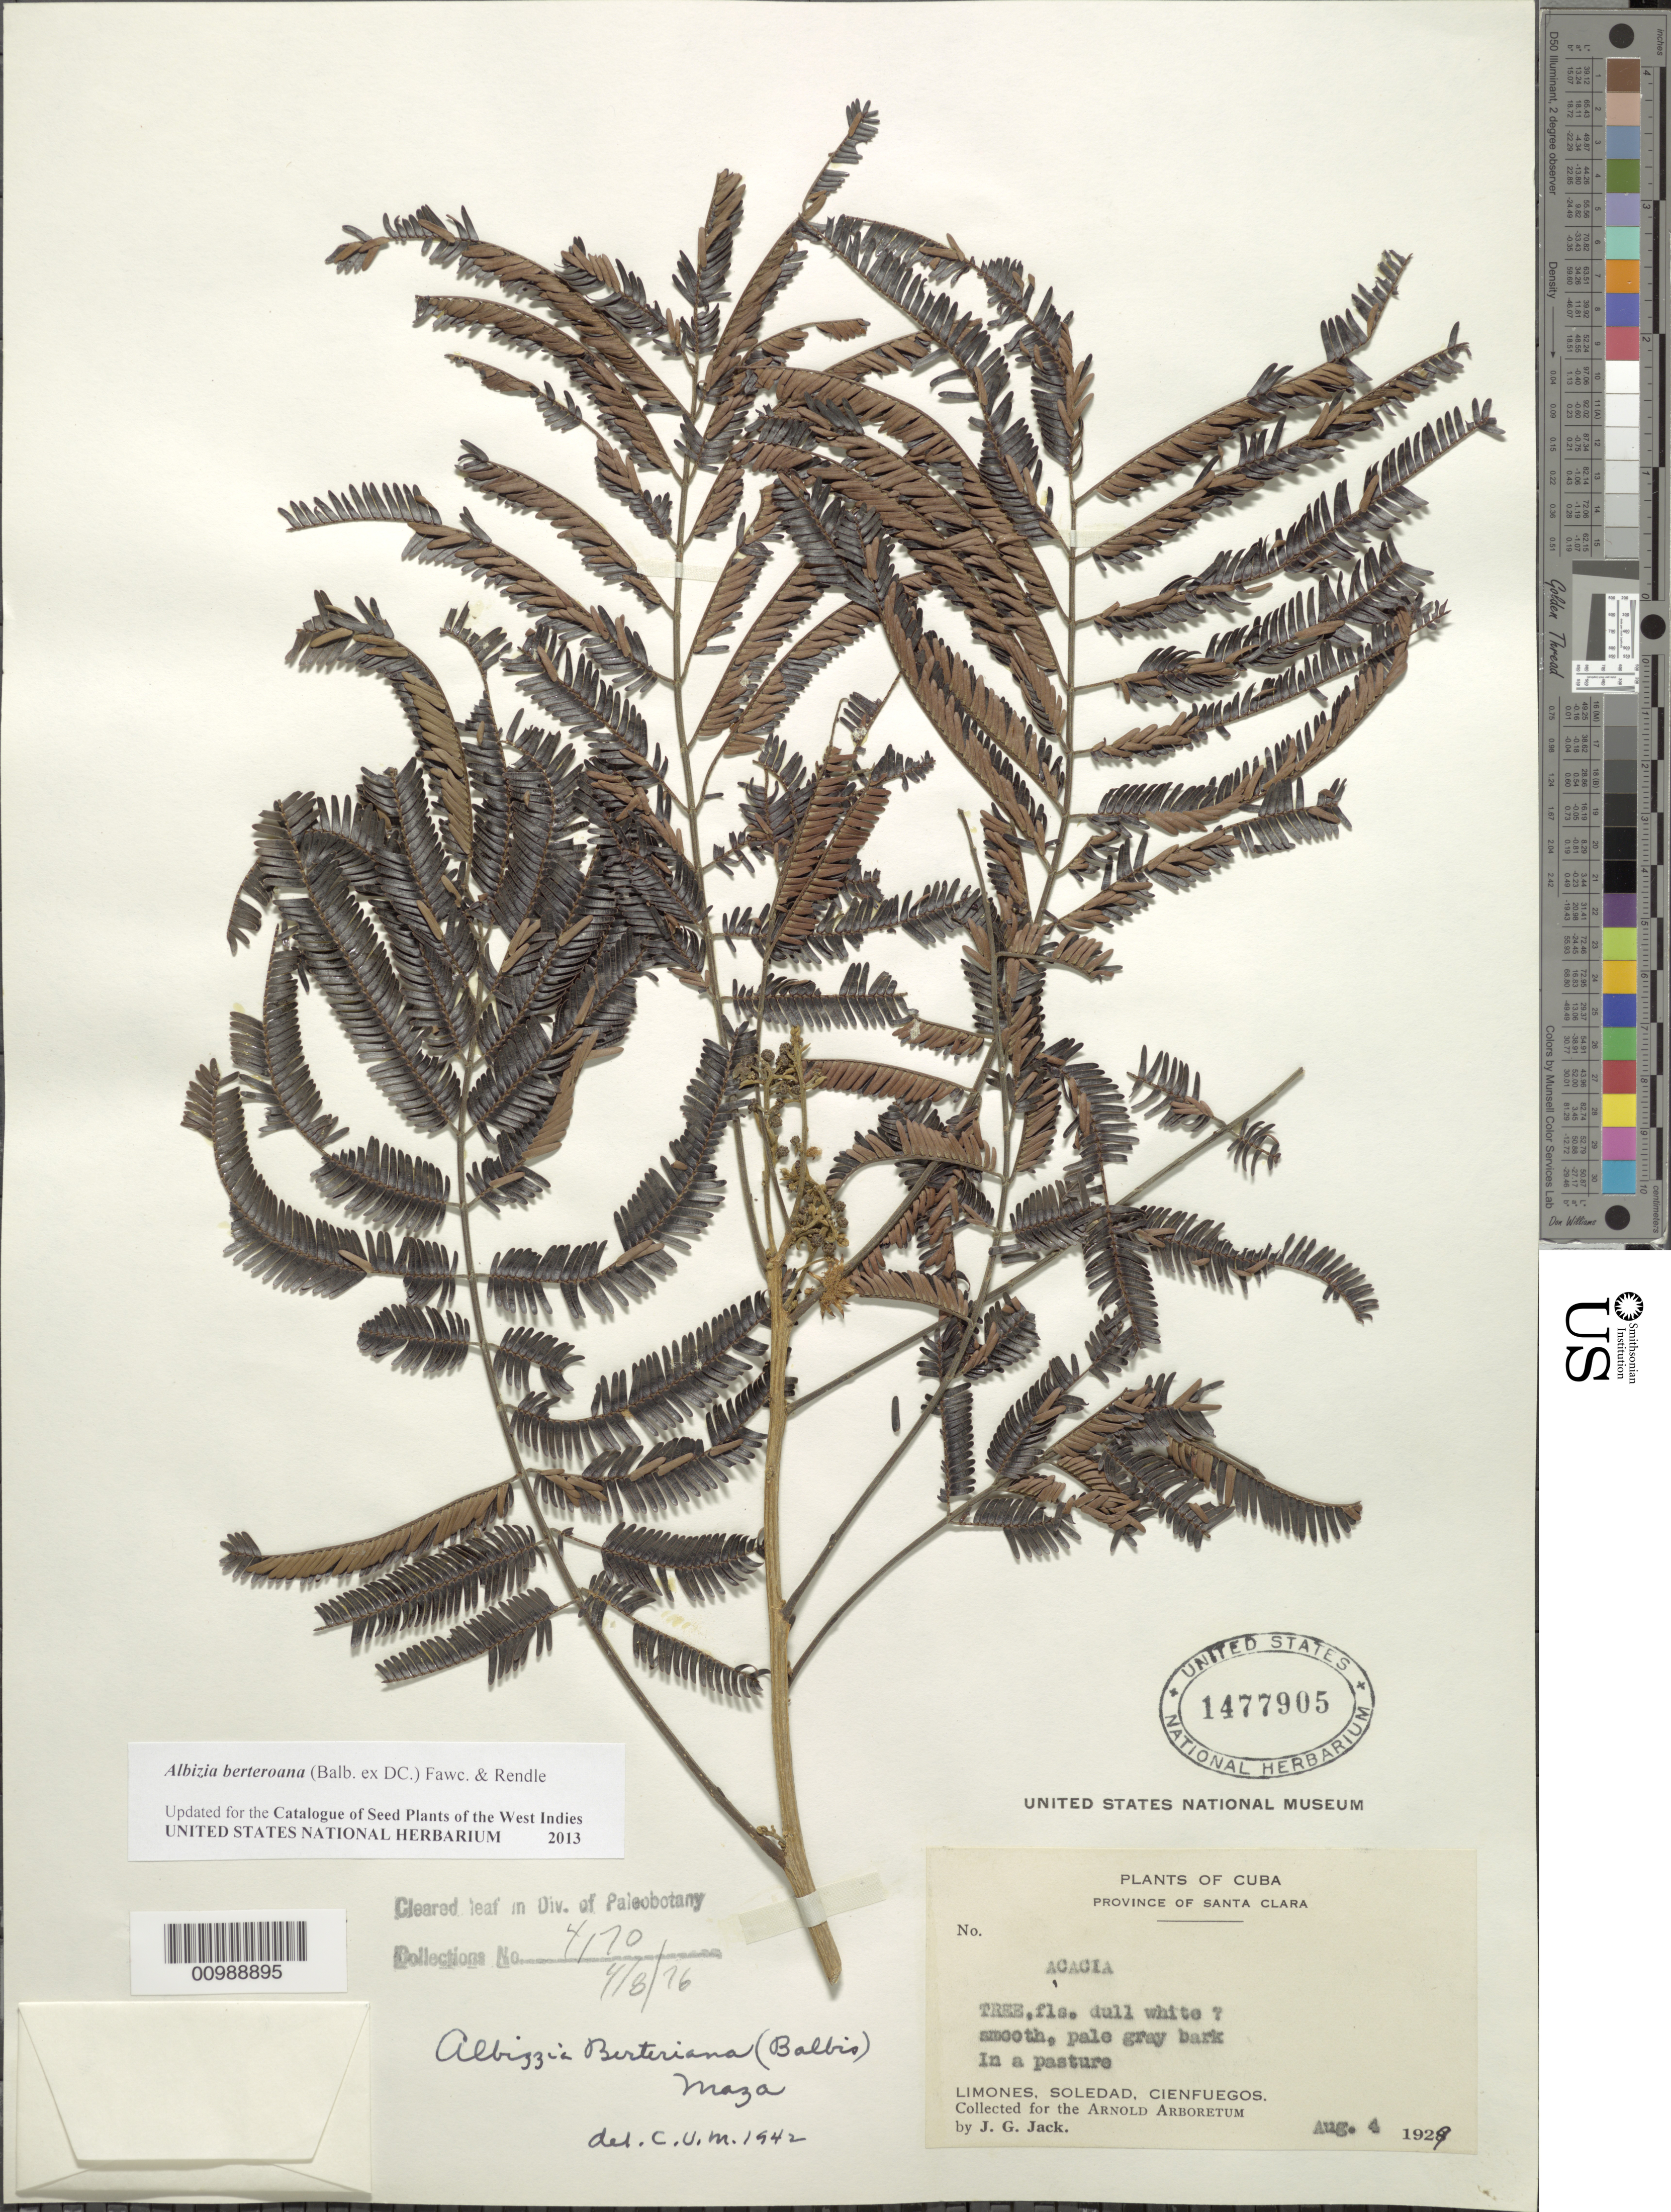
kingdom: Plantae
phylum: Tracheophyta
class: Magnoliopsida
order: Fabales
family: Fabaceae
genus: Pseudalbizzia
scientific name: Pseudalbizzia berteroana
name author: (Balb. ex DC.) Britton & Rose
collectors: J. G. Jack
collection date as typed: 04 Aug 1929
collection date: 1929-08-04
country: Cuba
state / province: Cienfuegos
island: Cuba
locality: Soledad; Limones, pasture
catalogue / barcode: US 1477905